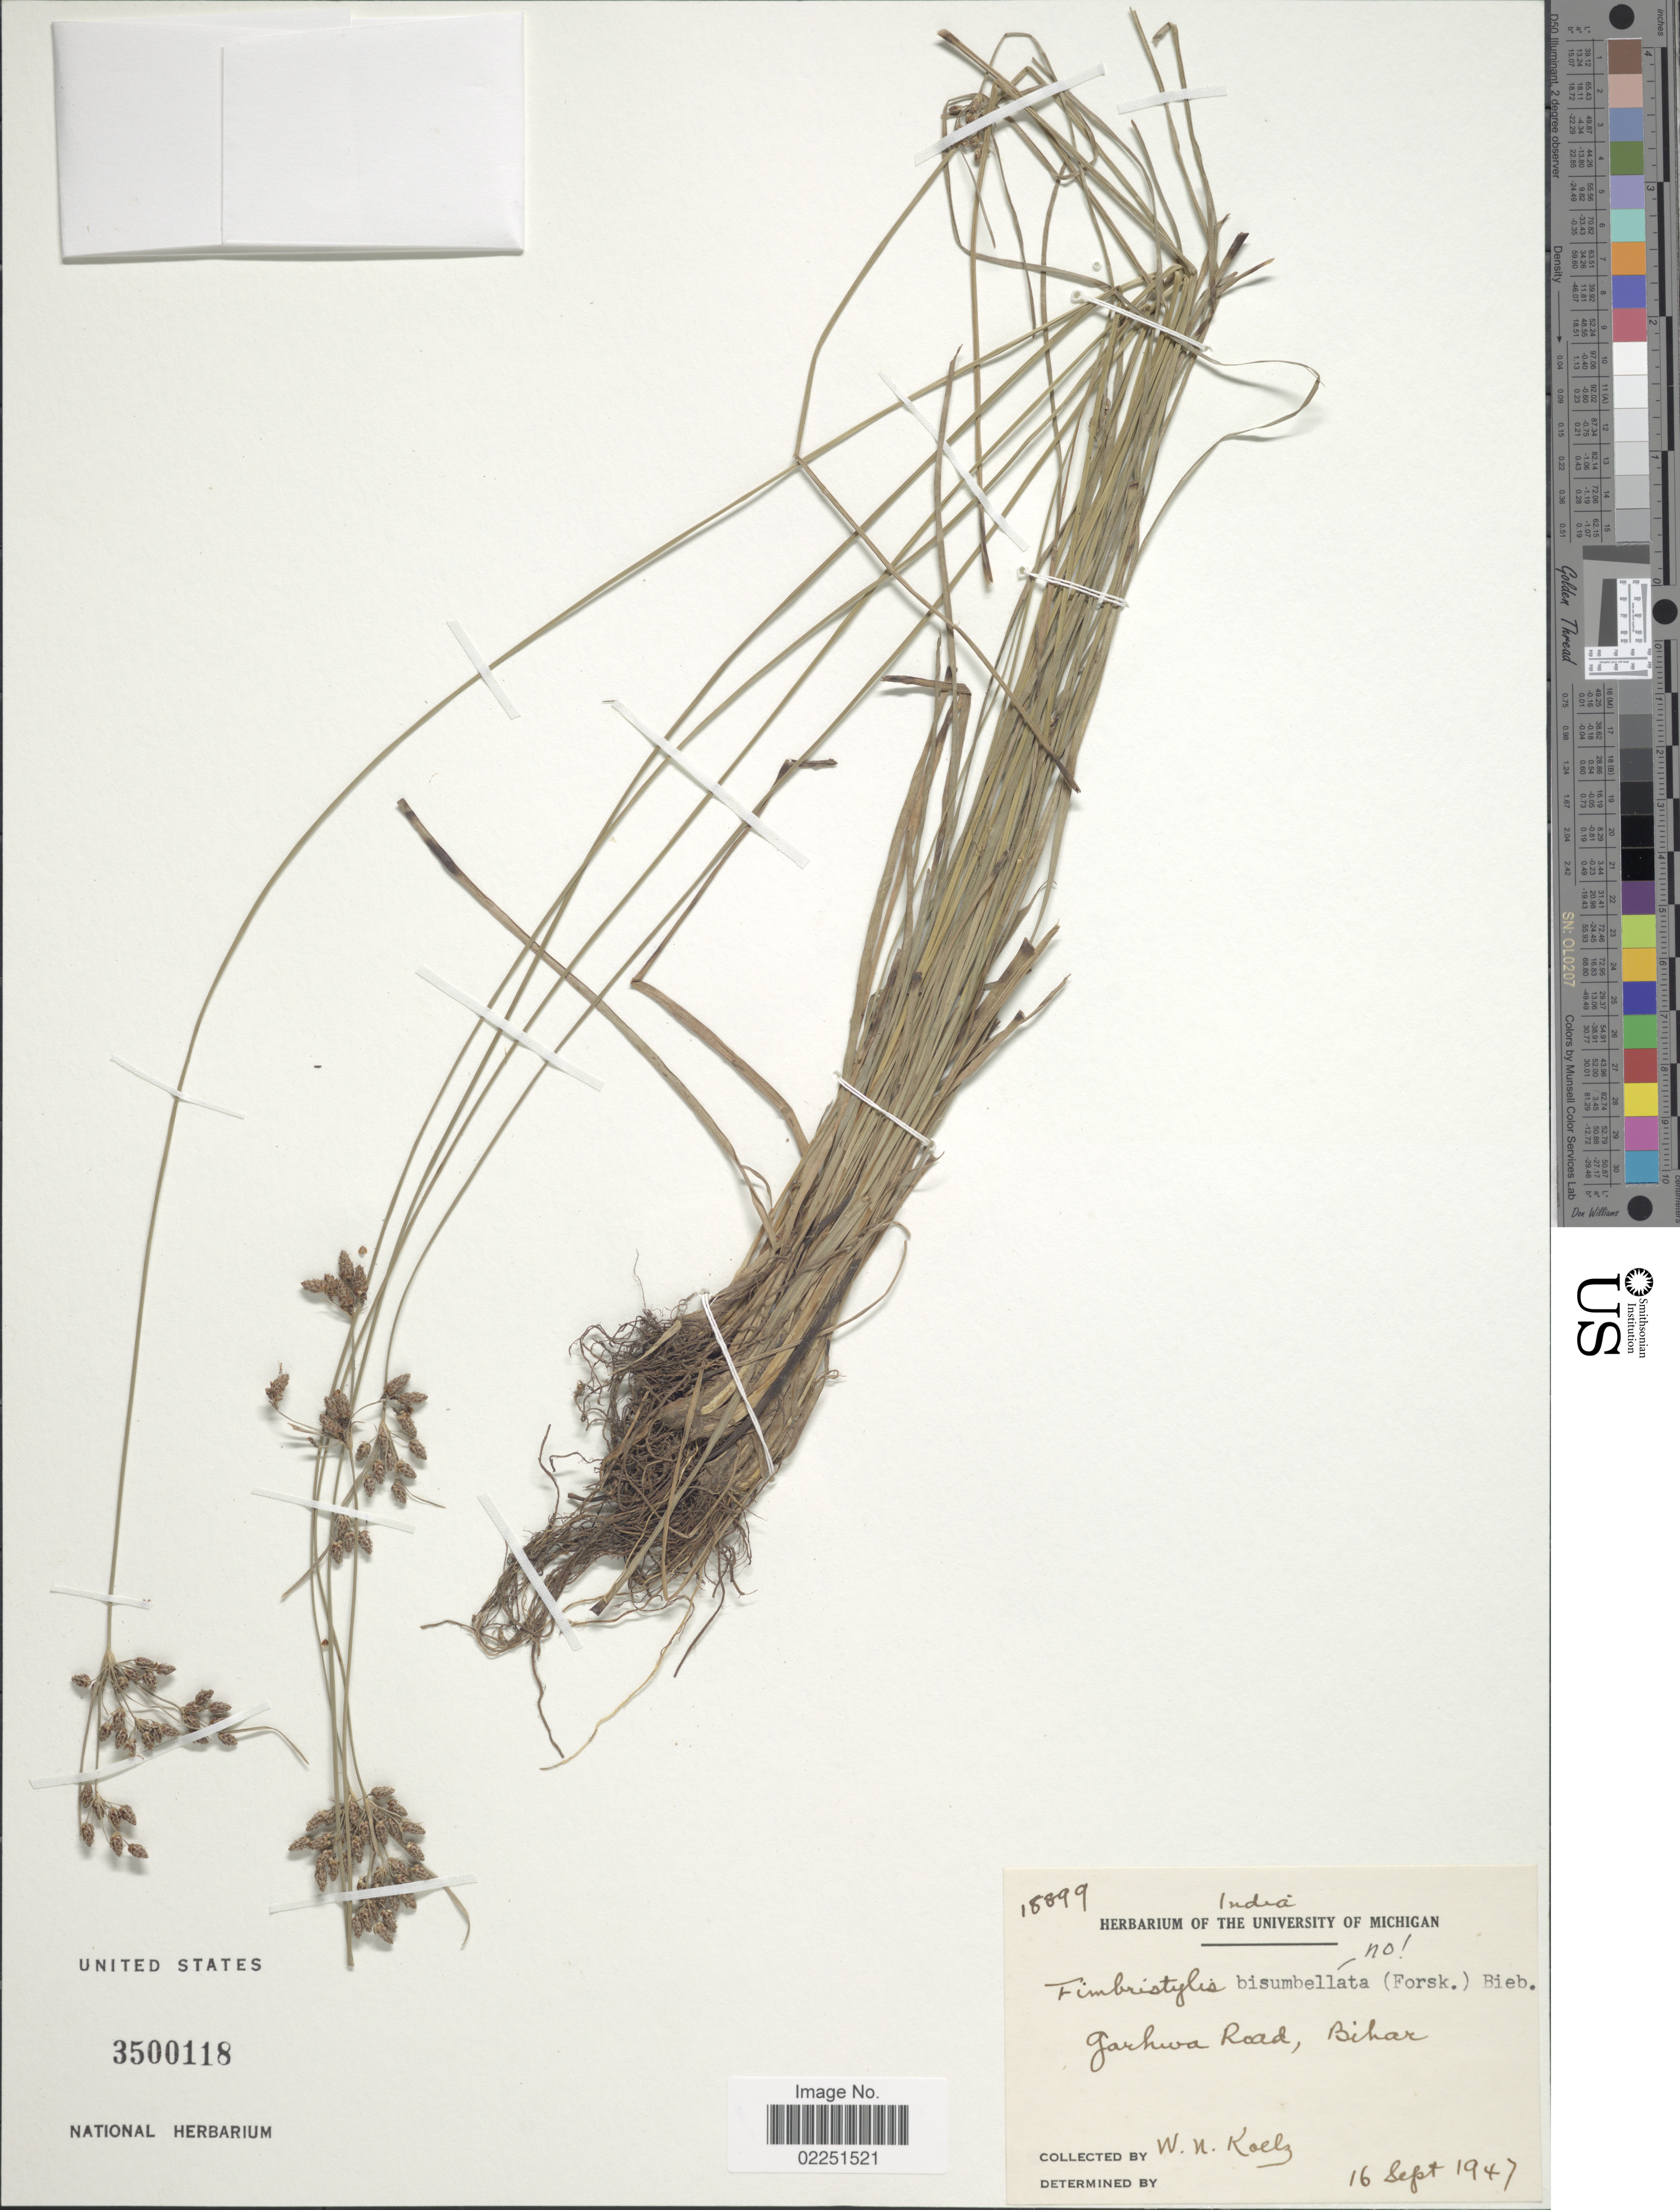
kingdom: Plantae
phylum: Tracheophyta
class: Liliopsida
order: Poales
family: Cyperaceae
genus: Fimbristylis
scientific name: Fimbristylis sp.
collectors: W. N. Koelz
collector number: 18899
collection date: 1947-09-16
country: India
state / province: Bihar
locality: Garhwa Road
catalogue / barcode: US 3500118